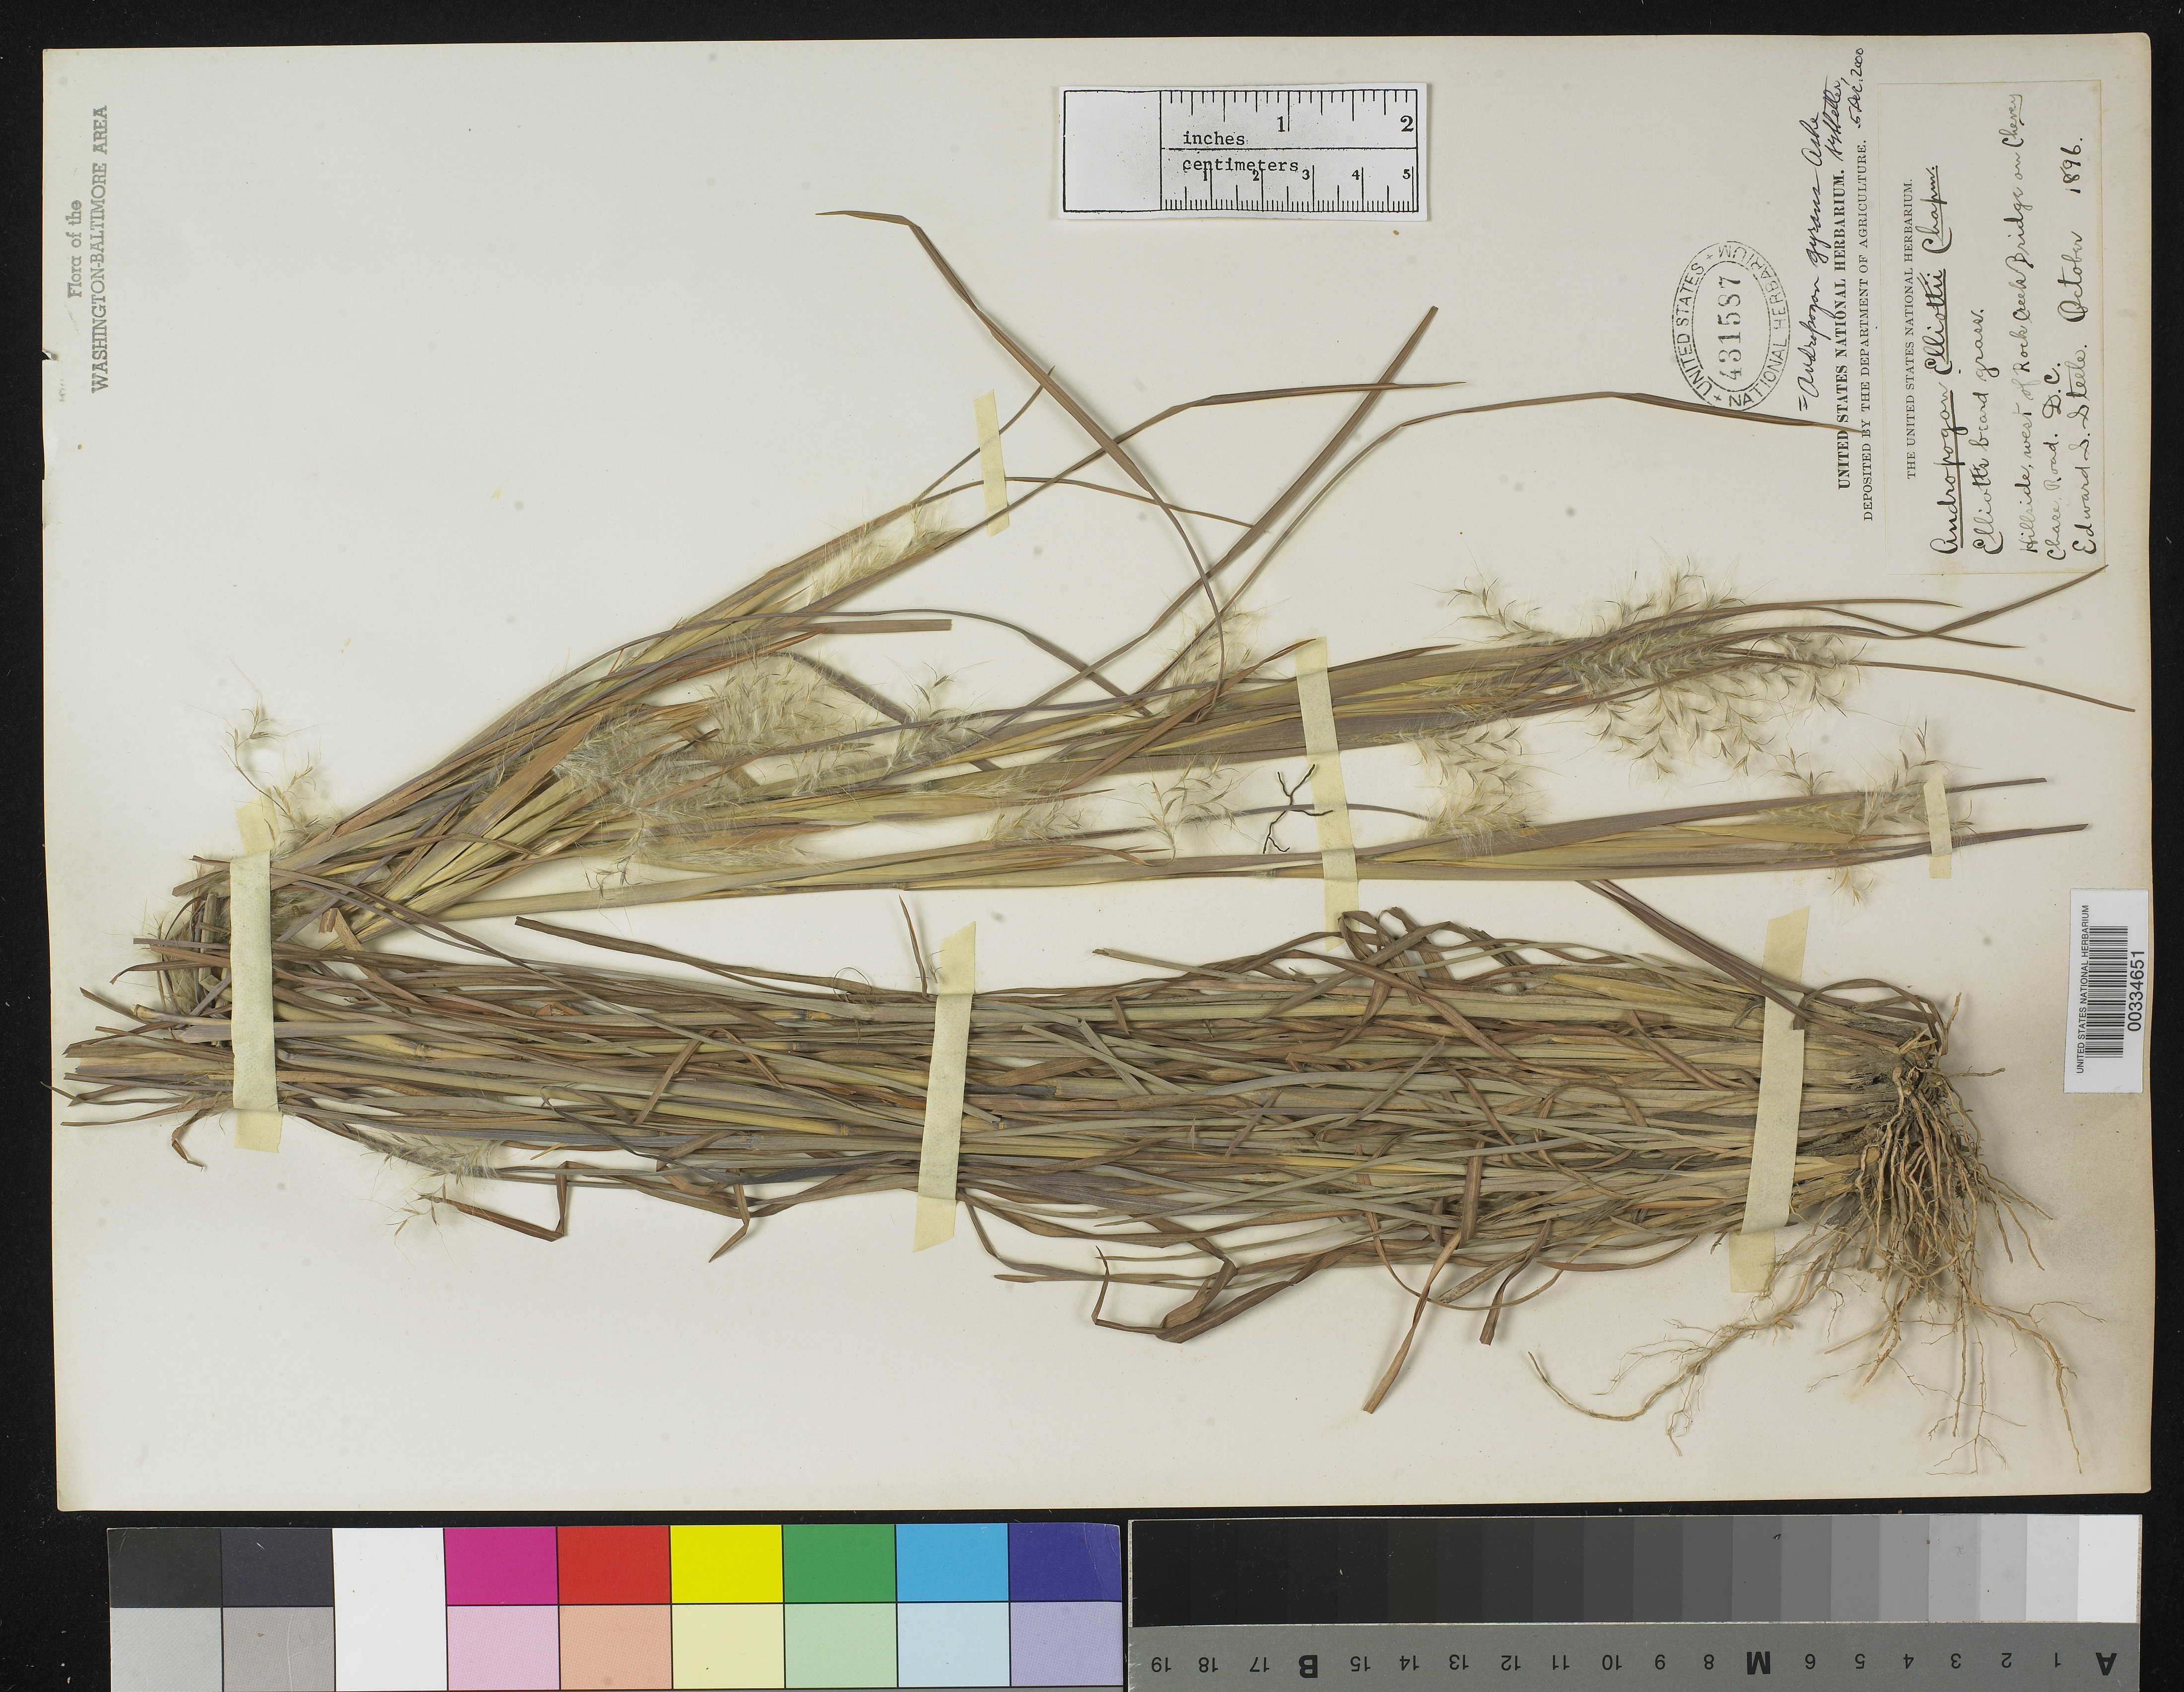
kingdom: Plantae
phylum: Tracheophyta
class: Liliopsida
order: Poales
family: Poaceae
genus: Andropogon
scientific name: Andropogon elliottii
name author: Chapm.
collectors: E. Steele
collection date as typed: Oct 1896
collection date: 1896-10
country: United States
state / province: Maryland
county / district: Montgomery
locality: Chevy Chase Rd., west of Rock Creek Bridge Rock Creek Park and Vicinity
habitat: Hillside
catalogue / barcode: US 431587